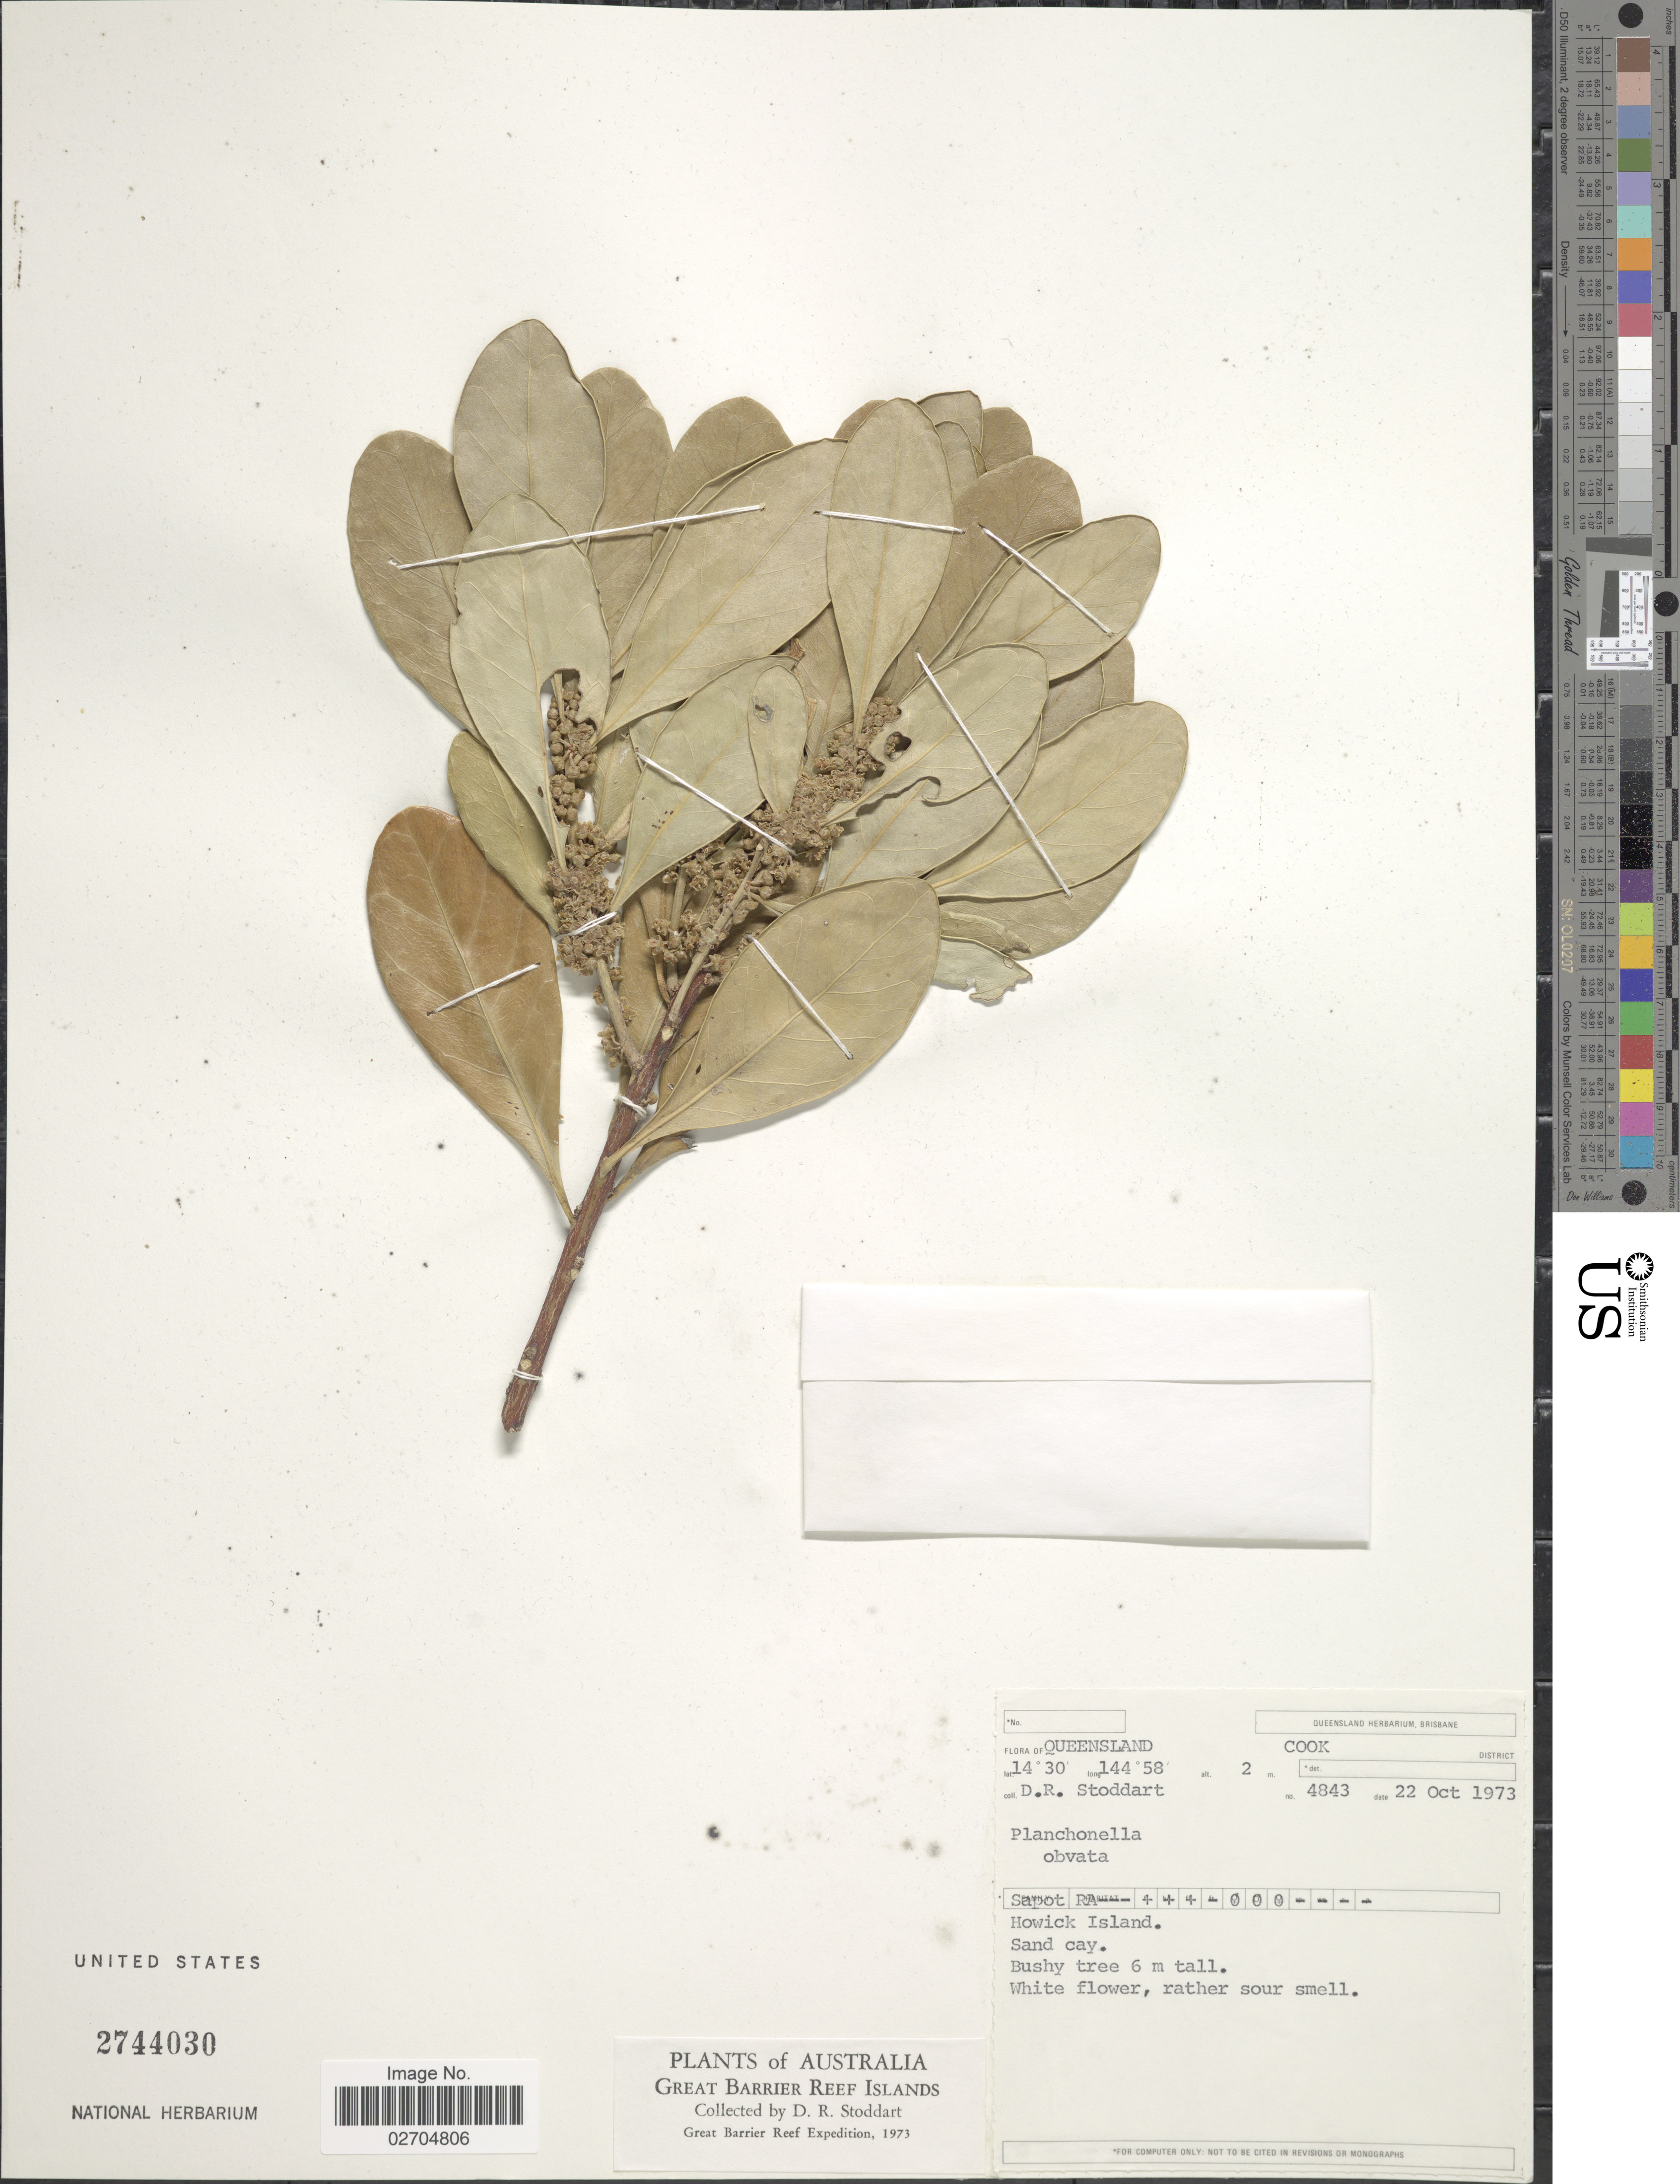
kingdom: Plantae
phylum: Tracheophyta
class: Magnoliopsida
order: Ericales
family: Sapotaceae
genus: Planchonella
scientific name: Planchonella obovata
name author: (R. Br.) Pierre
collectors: D. R. Stoddart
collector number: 4843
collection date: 1973-01-21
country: Australia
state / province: Queensland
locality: Cook District. Great Barrier Reef Islands. Howick Island.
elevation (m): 2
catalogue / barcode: US 2744030